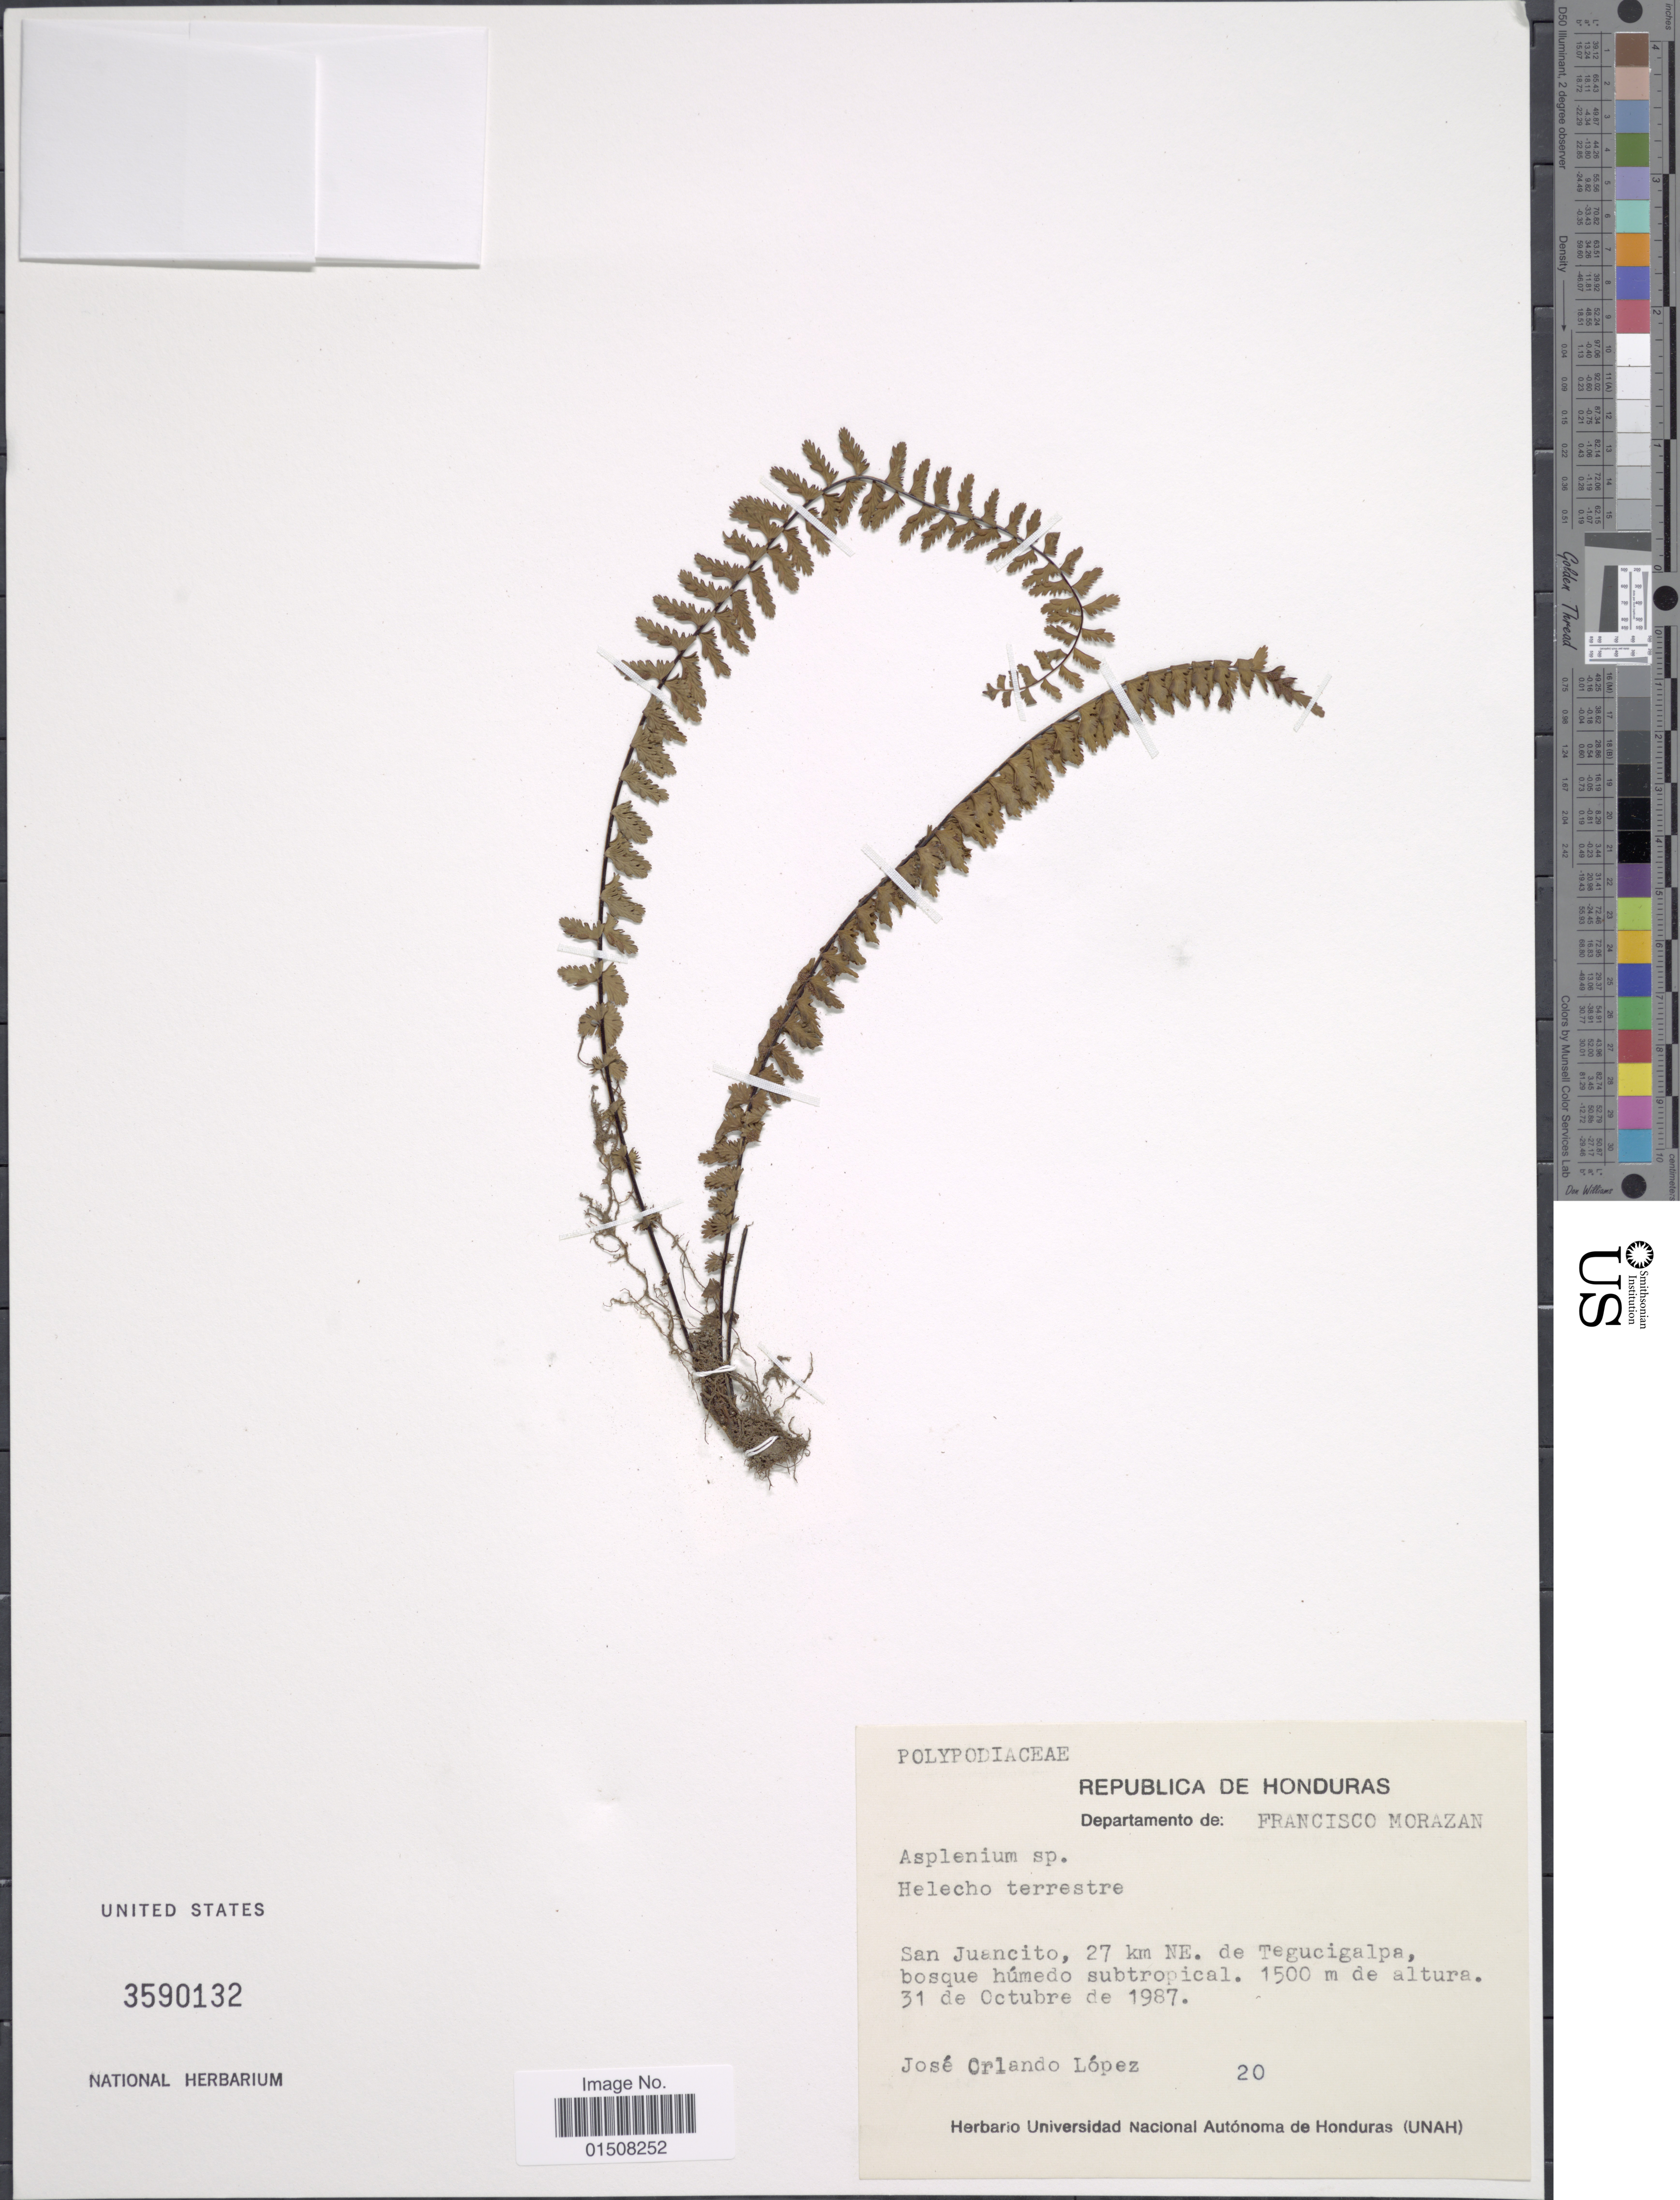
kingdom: Plantae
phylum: Tracheophyta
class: Polypodiopsida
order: Polypodiales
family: Aspleniaceae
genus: Asplenium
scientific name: Asplenium sp.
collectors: J. López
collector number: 20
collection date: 1987-10-31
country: Honduras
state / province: Fco. Morazán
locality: San Juancito, 27 km. NE. de Tegucigalpa, bosque humedo subtropical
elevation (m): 1500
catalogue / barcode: US 3590132